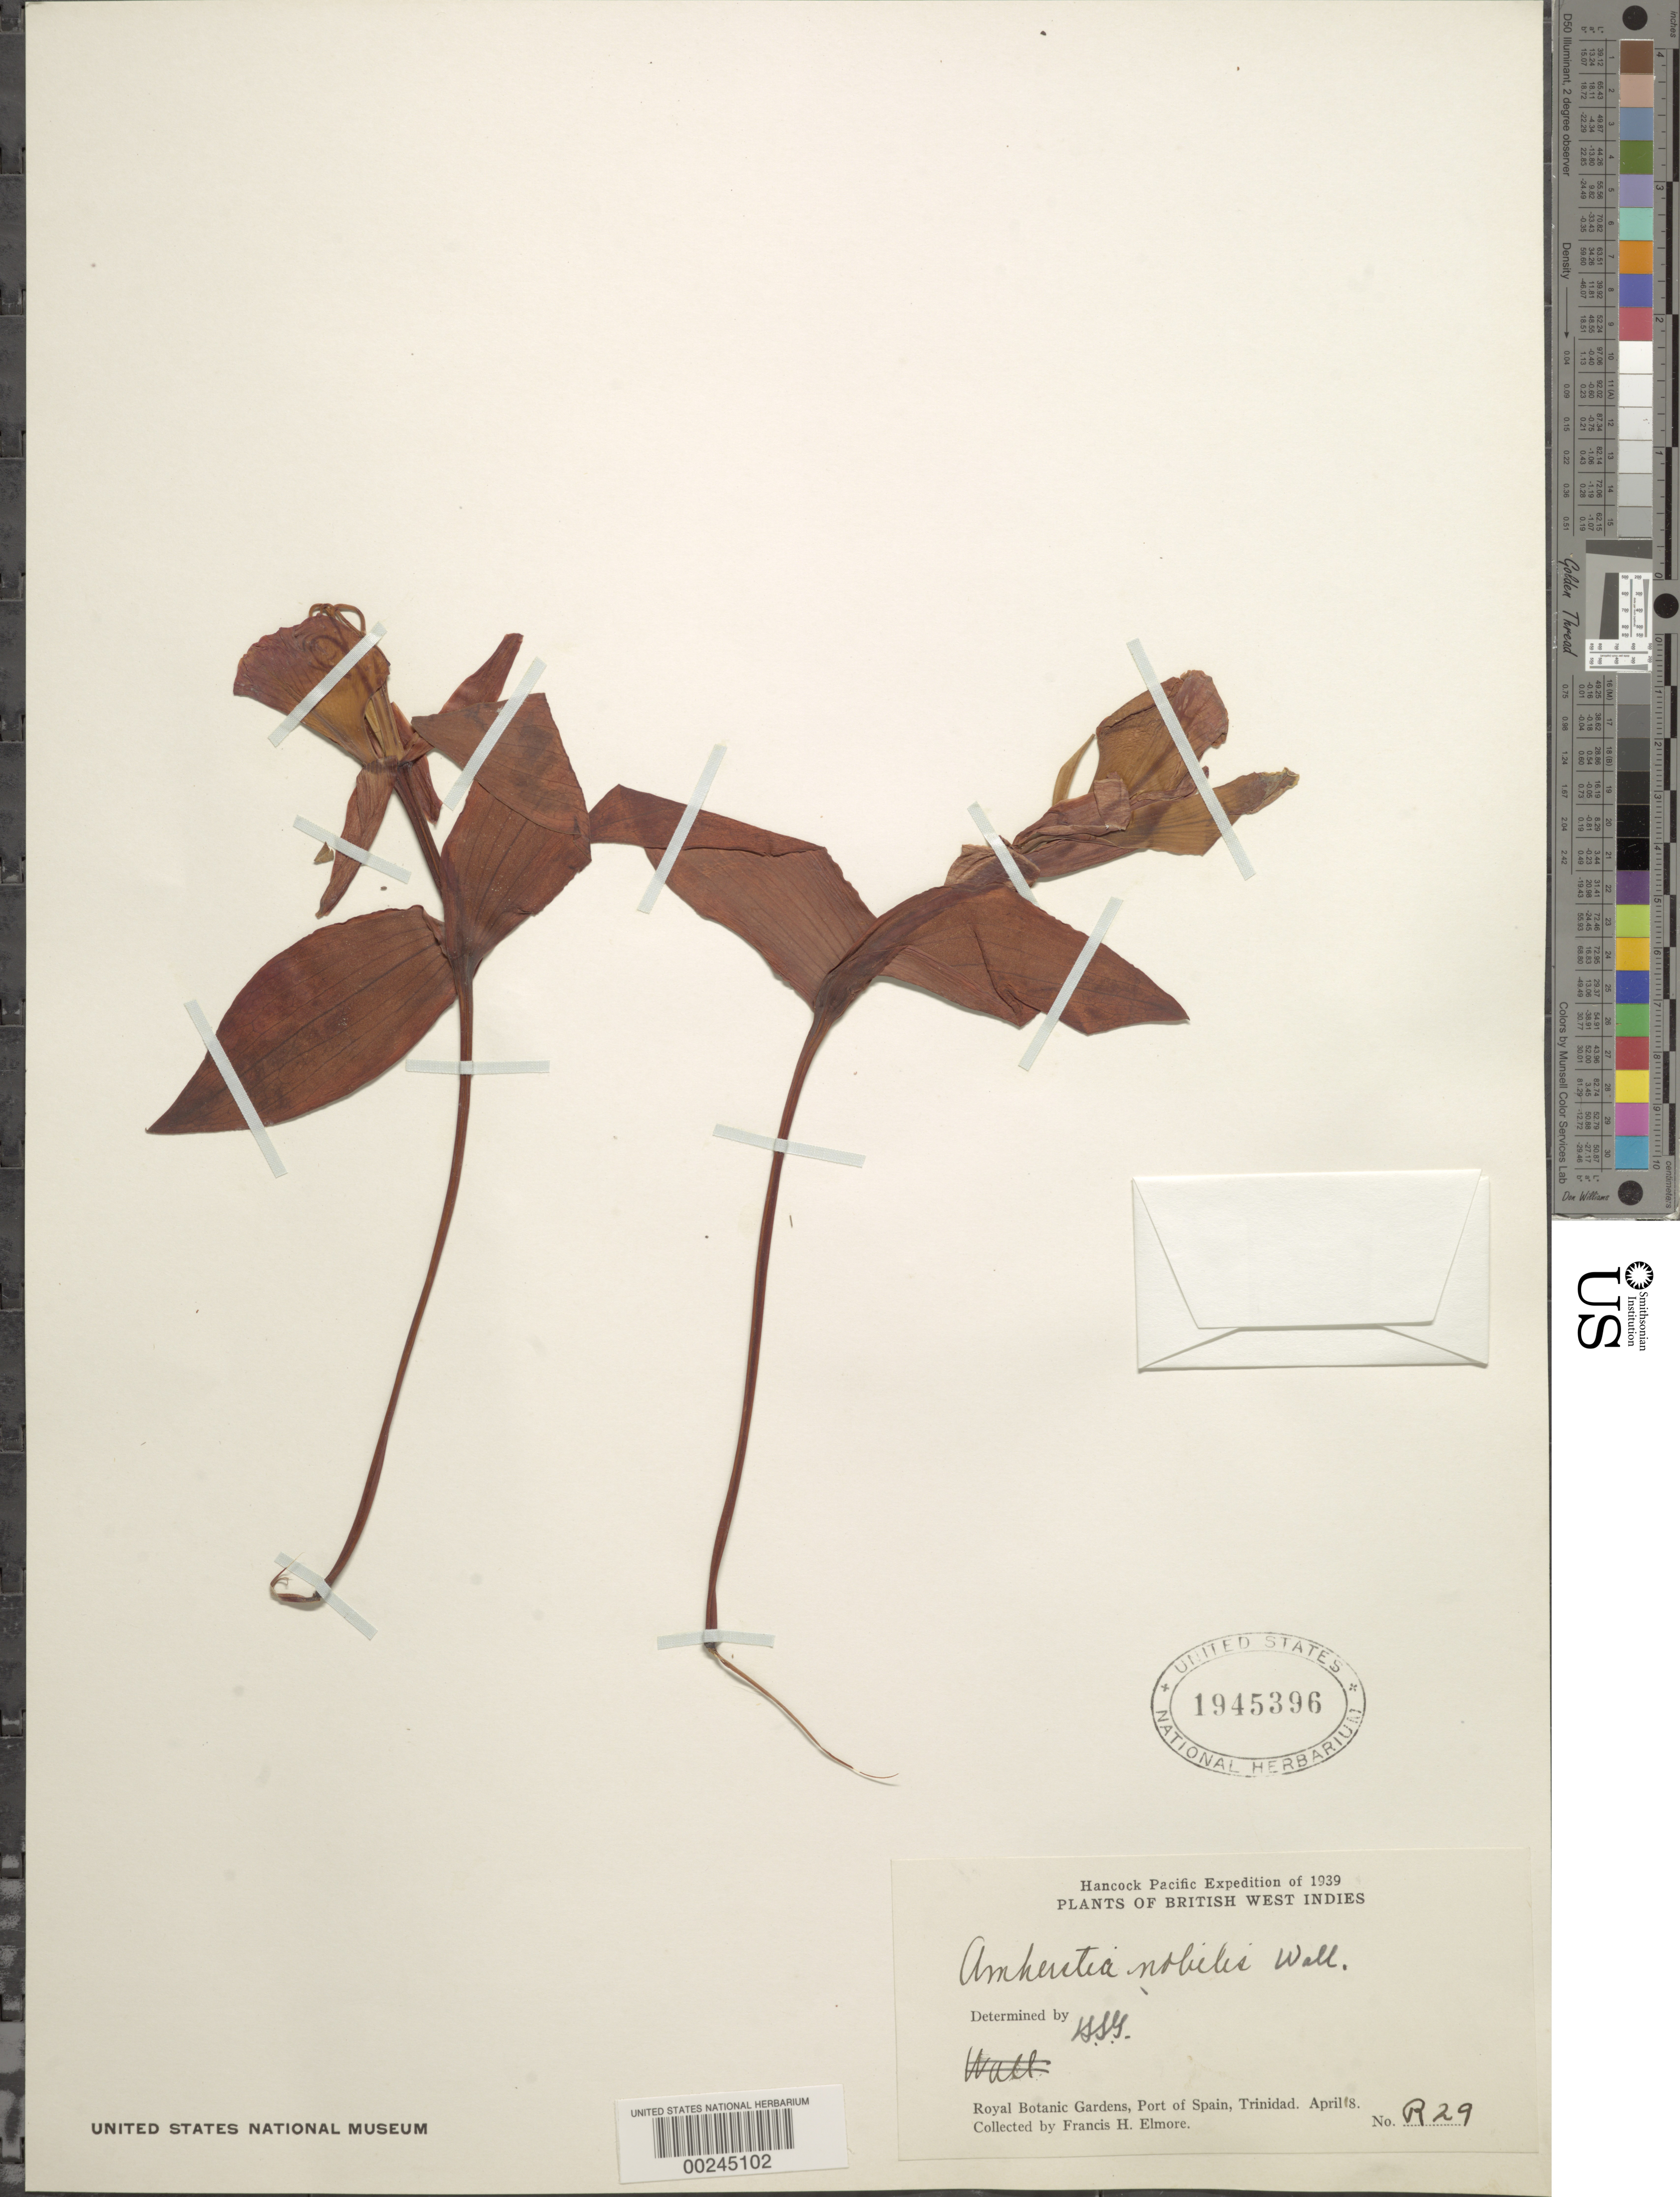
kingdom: Plantae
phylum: Tracheophyta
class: Magnoliopsida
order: Fabales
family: Fabaceae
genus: Amherstia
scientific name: Amherstia nobilis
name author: (Oliv.) Kuntze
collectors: F. H. Elmore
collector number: R29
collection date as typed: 08 Apr 1939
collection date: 1939-04-08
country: Trinidad and Tobago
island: Trinidad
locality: Royal botanic gardens, port of spain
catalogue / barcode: US 1945396